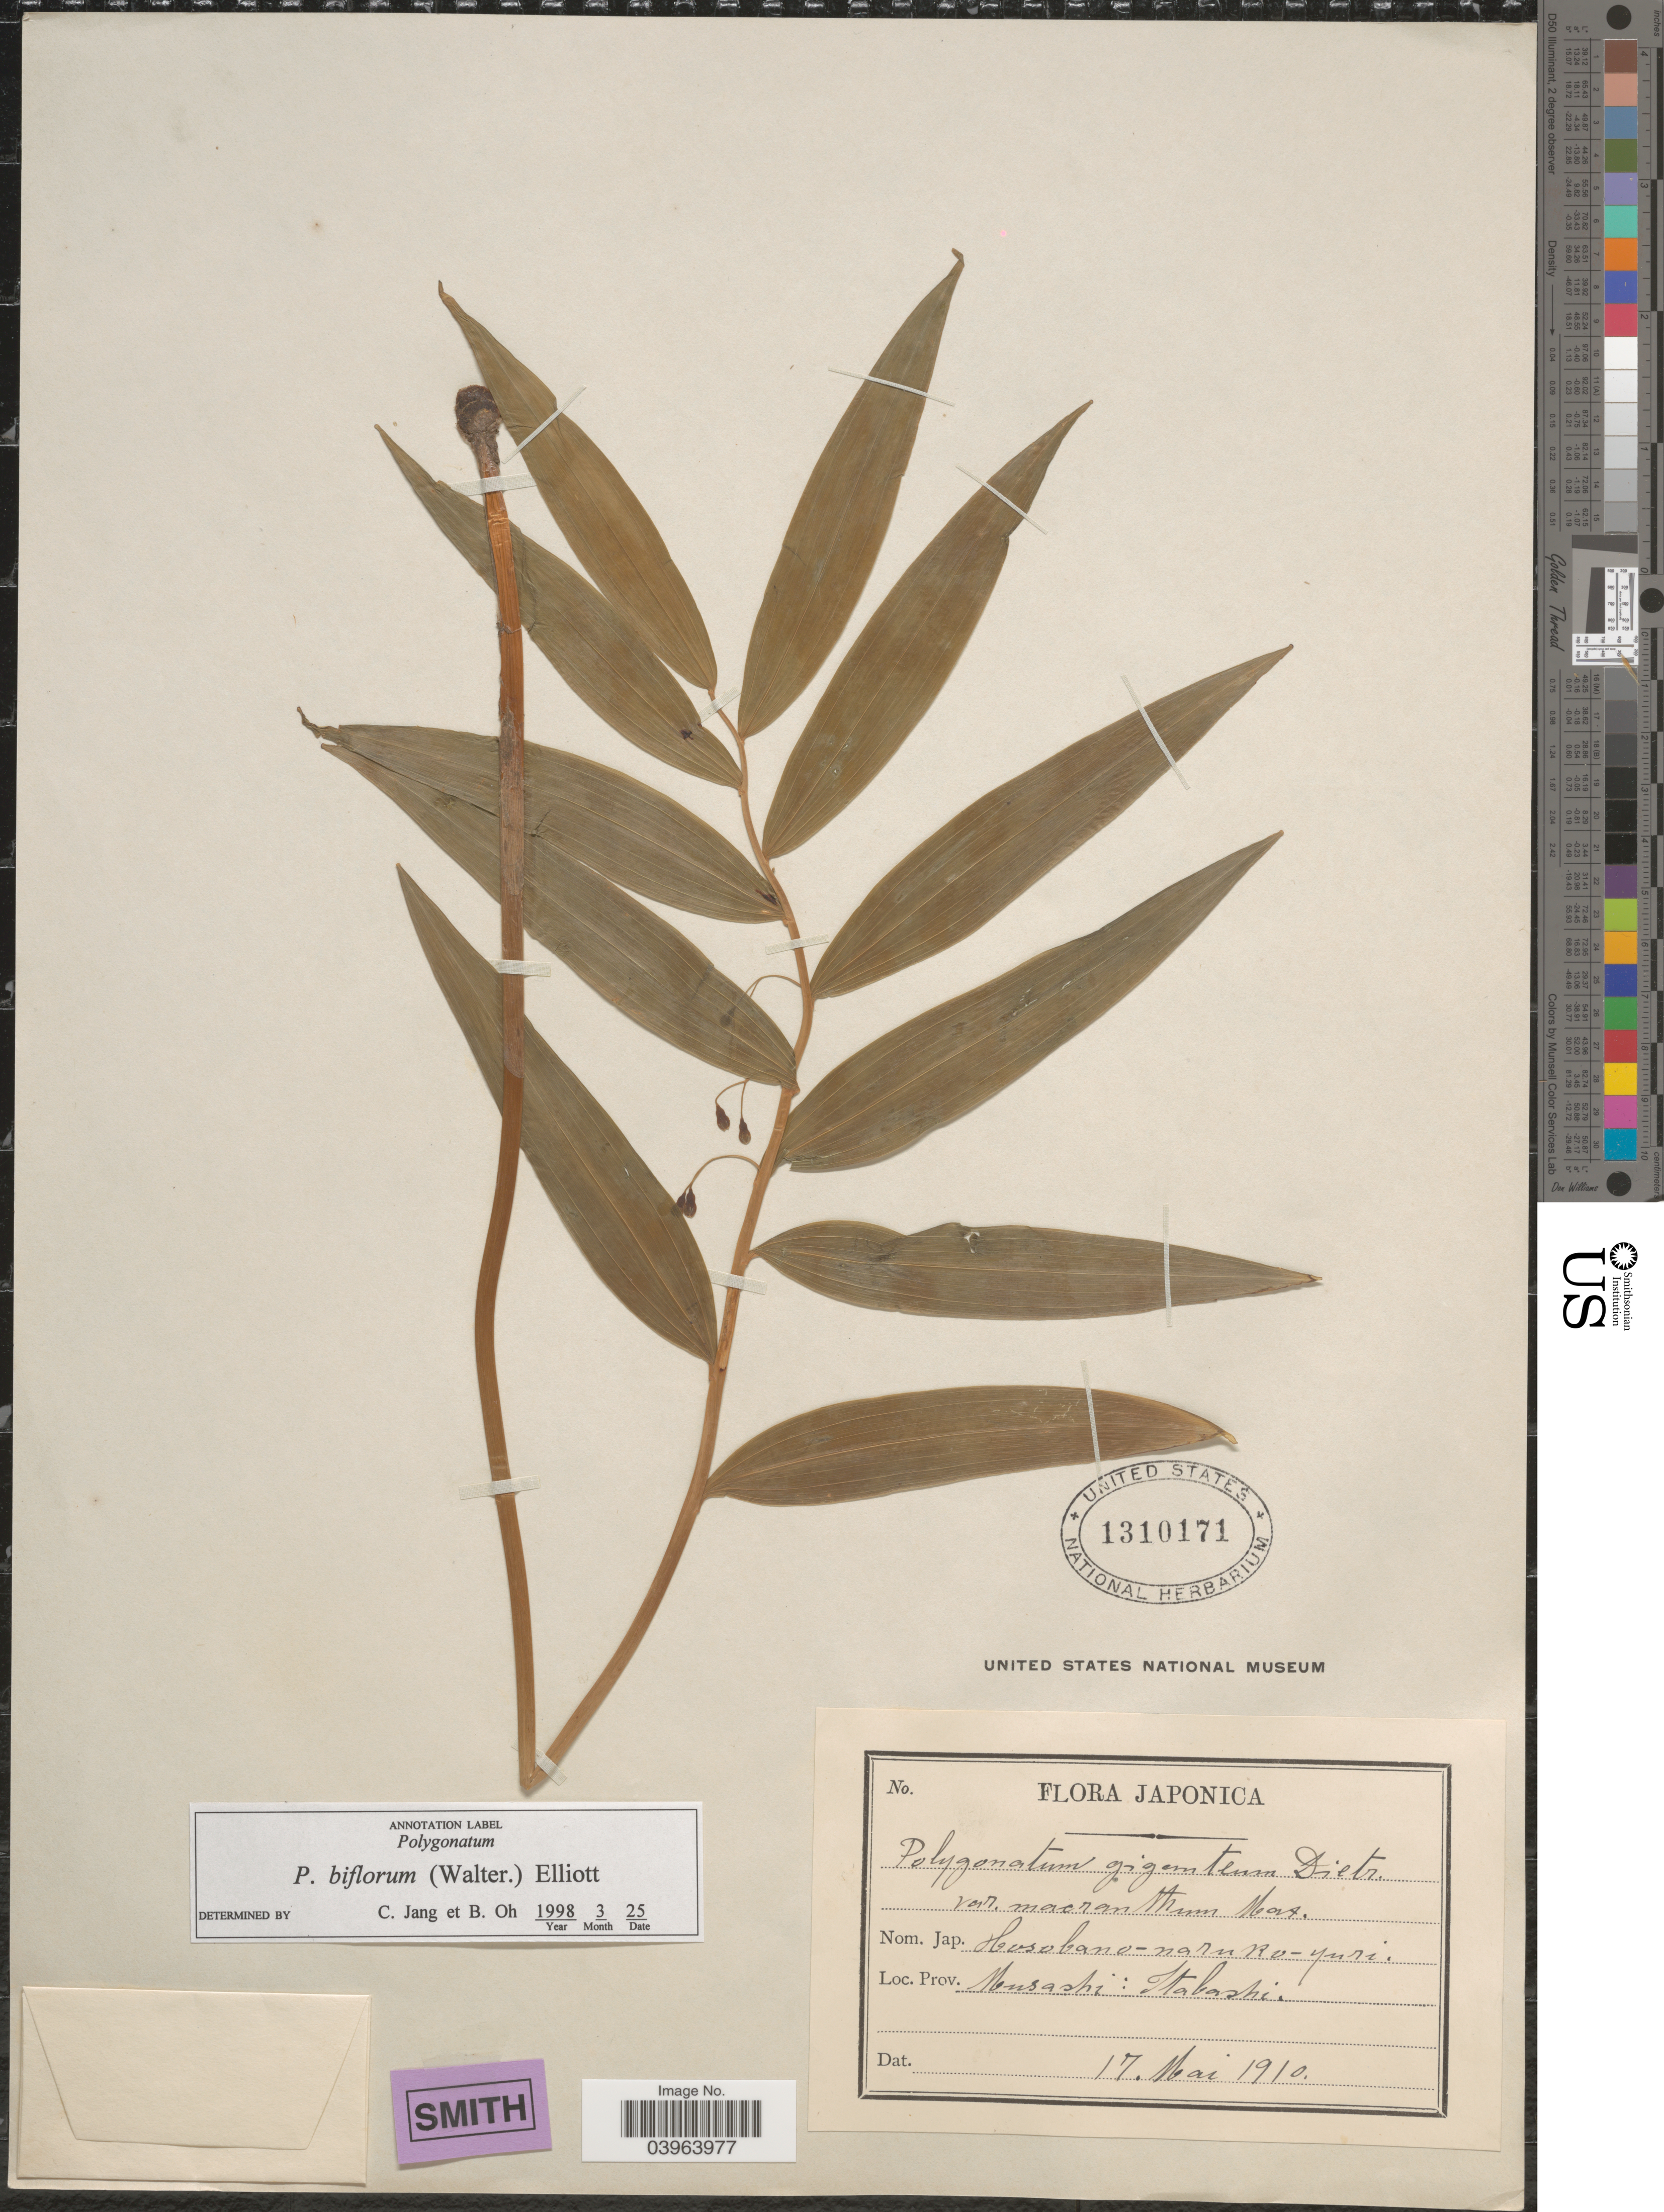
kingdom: Plantae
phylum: Tracheophyta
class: Liliopsida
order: Asparagales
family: Asparagaceae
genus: Polygonatum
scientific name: Polygonatum biflorum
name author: (Walter) Elliott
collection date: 1910-05-17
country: Japan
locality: Musashi: Itabashi.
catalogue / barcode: US 1310171